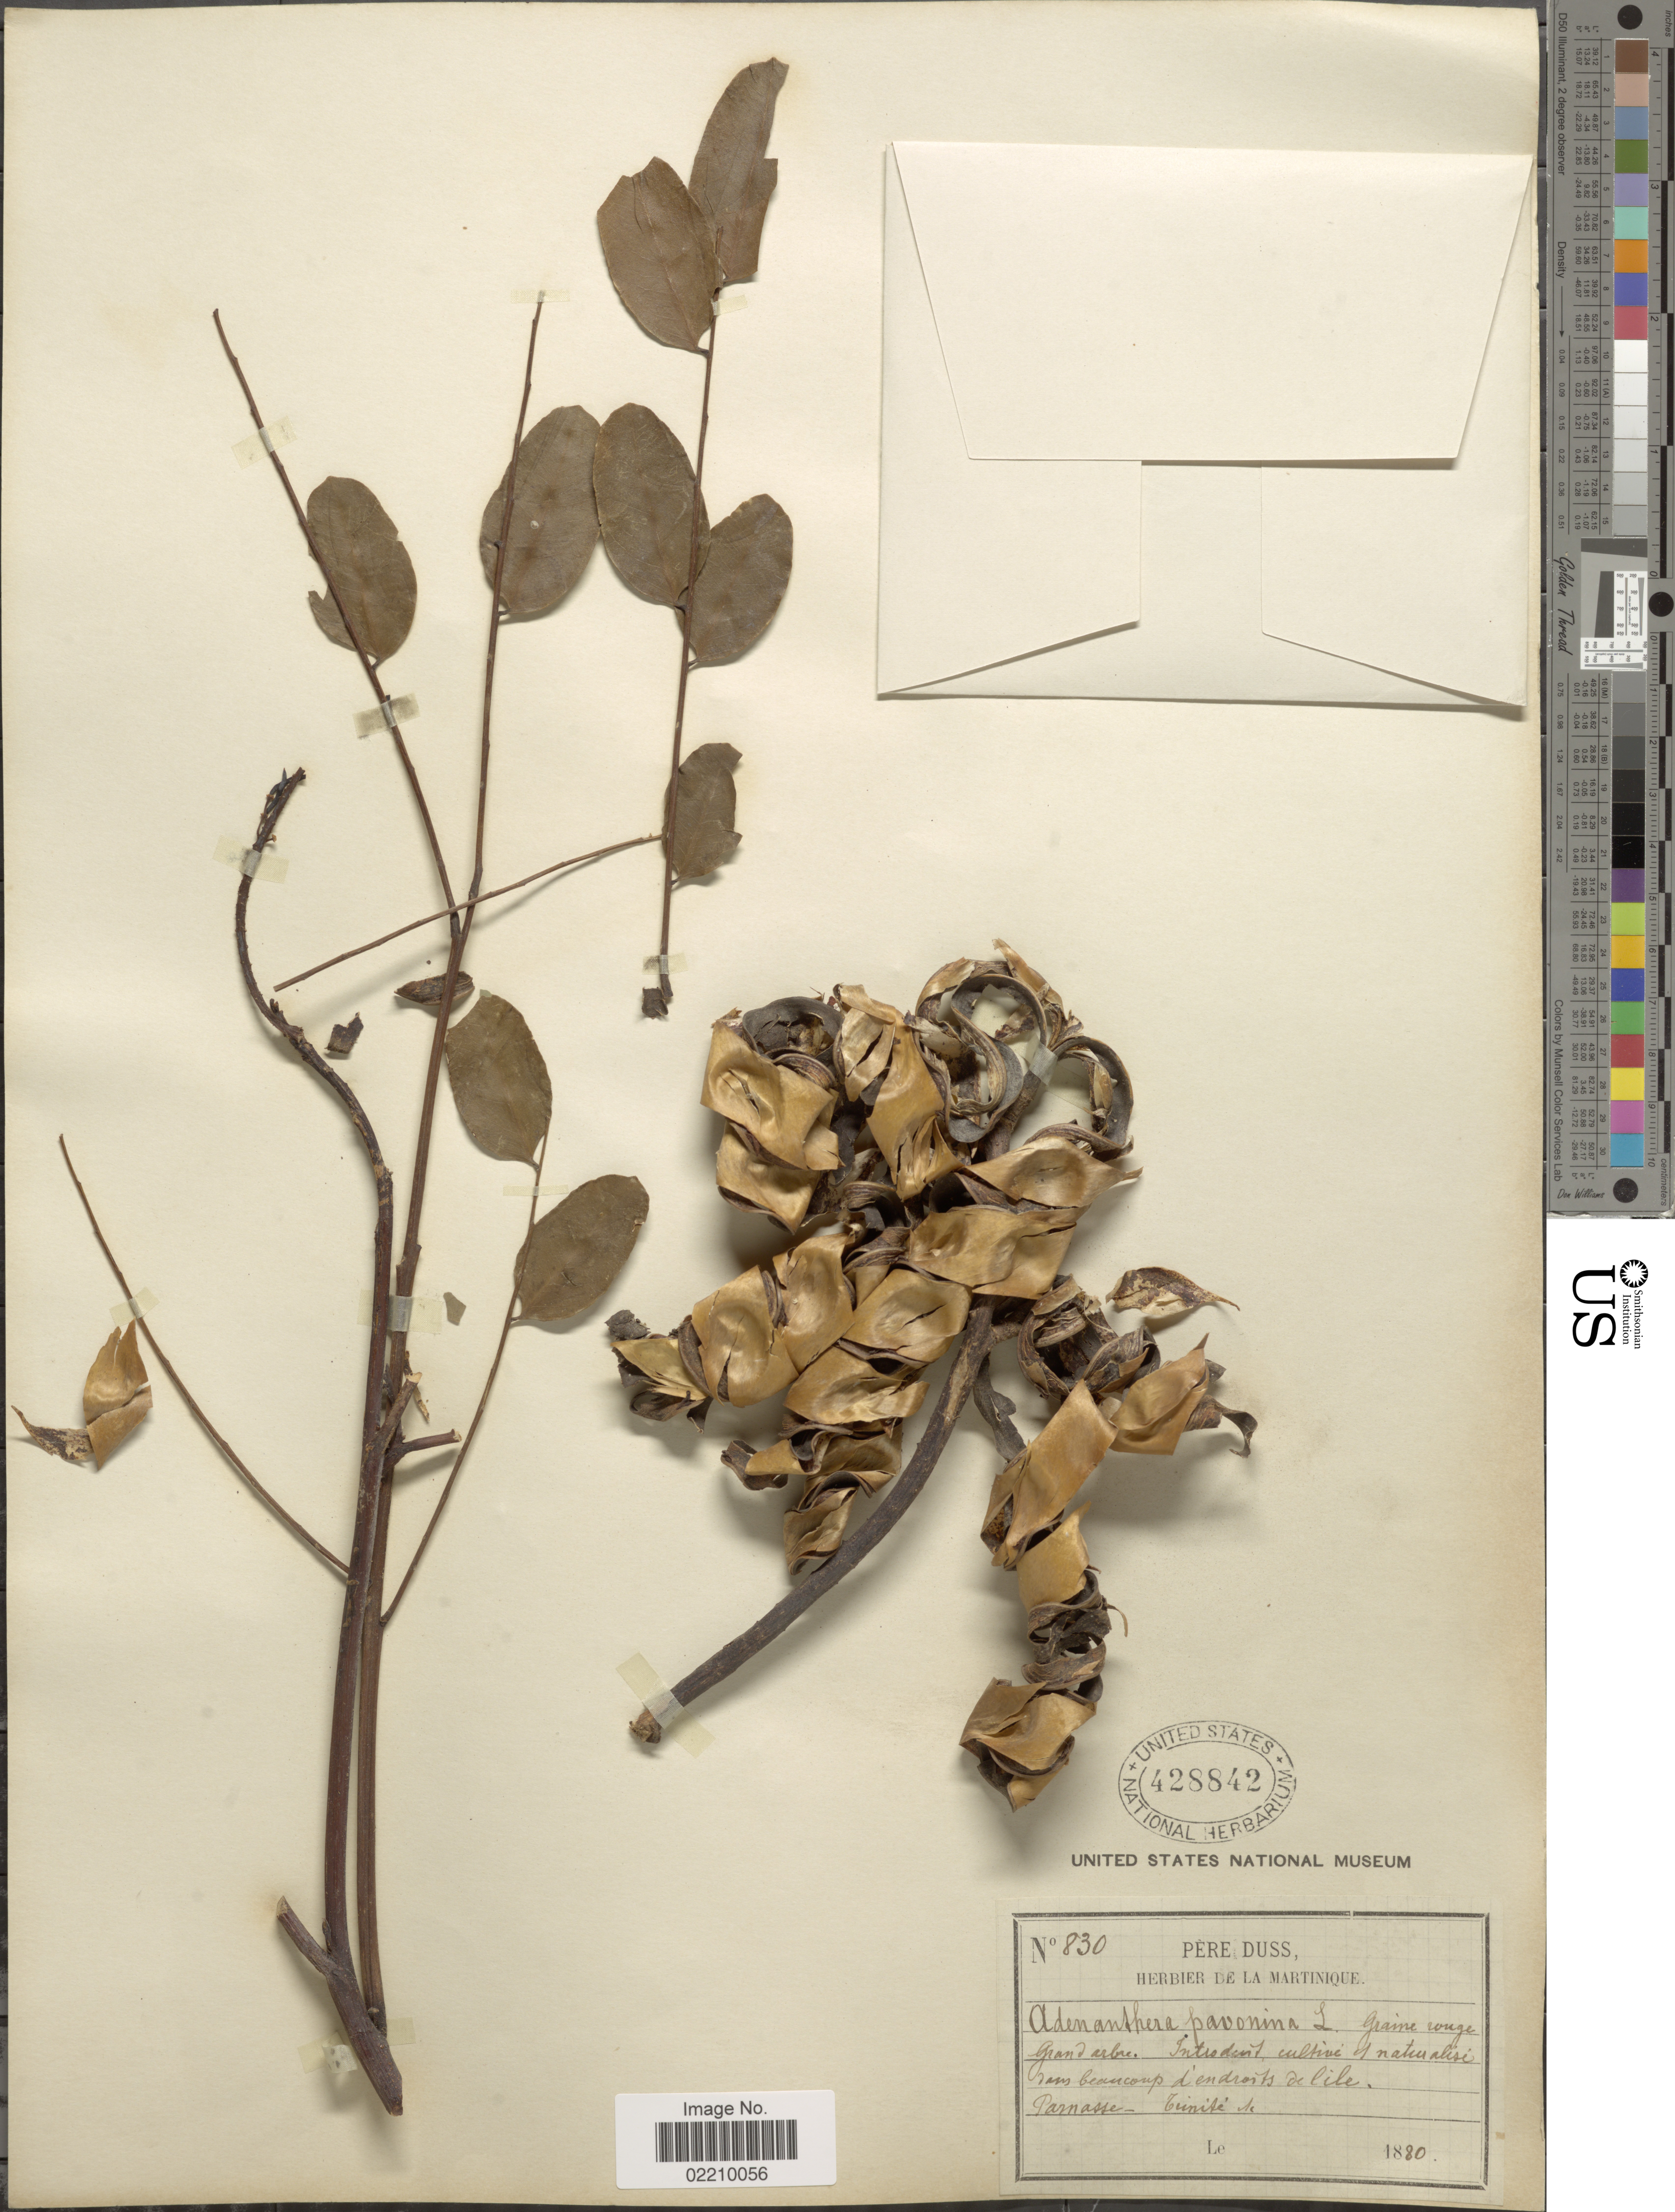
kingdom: Plantae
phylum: Tracheophyta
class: Magnoliopsida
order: Fabales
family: Fabaceae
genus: Adenanthera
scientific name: Adenanthera pavonina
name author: L.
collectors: Père Duss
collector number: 830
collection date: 1880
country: Martinique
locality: Parnasse, Trinite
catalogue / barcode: US 428842